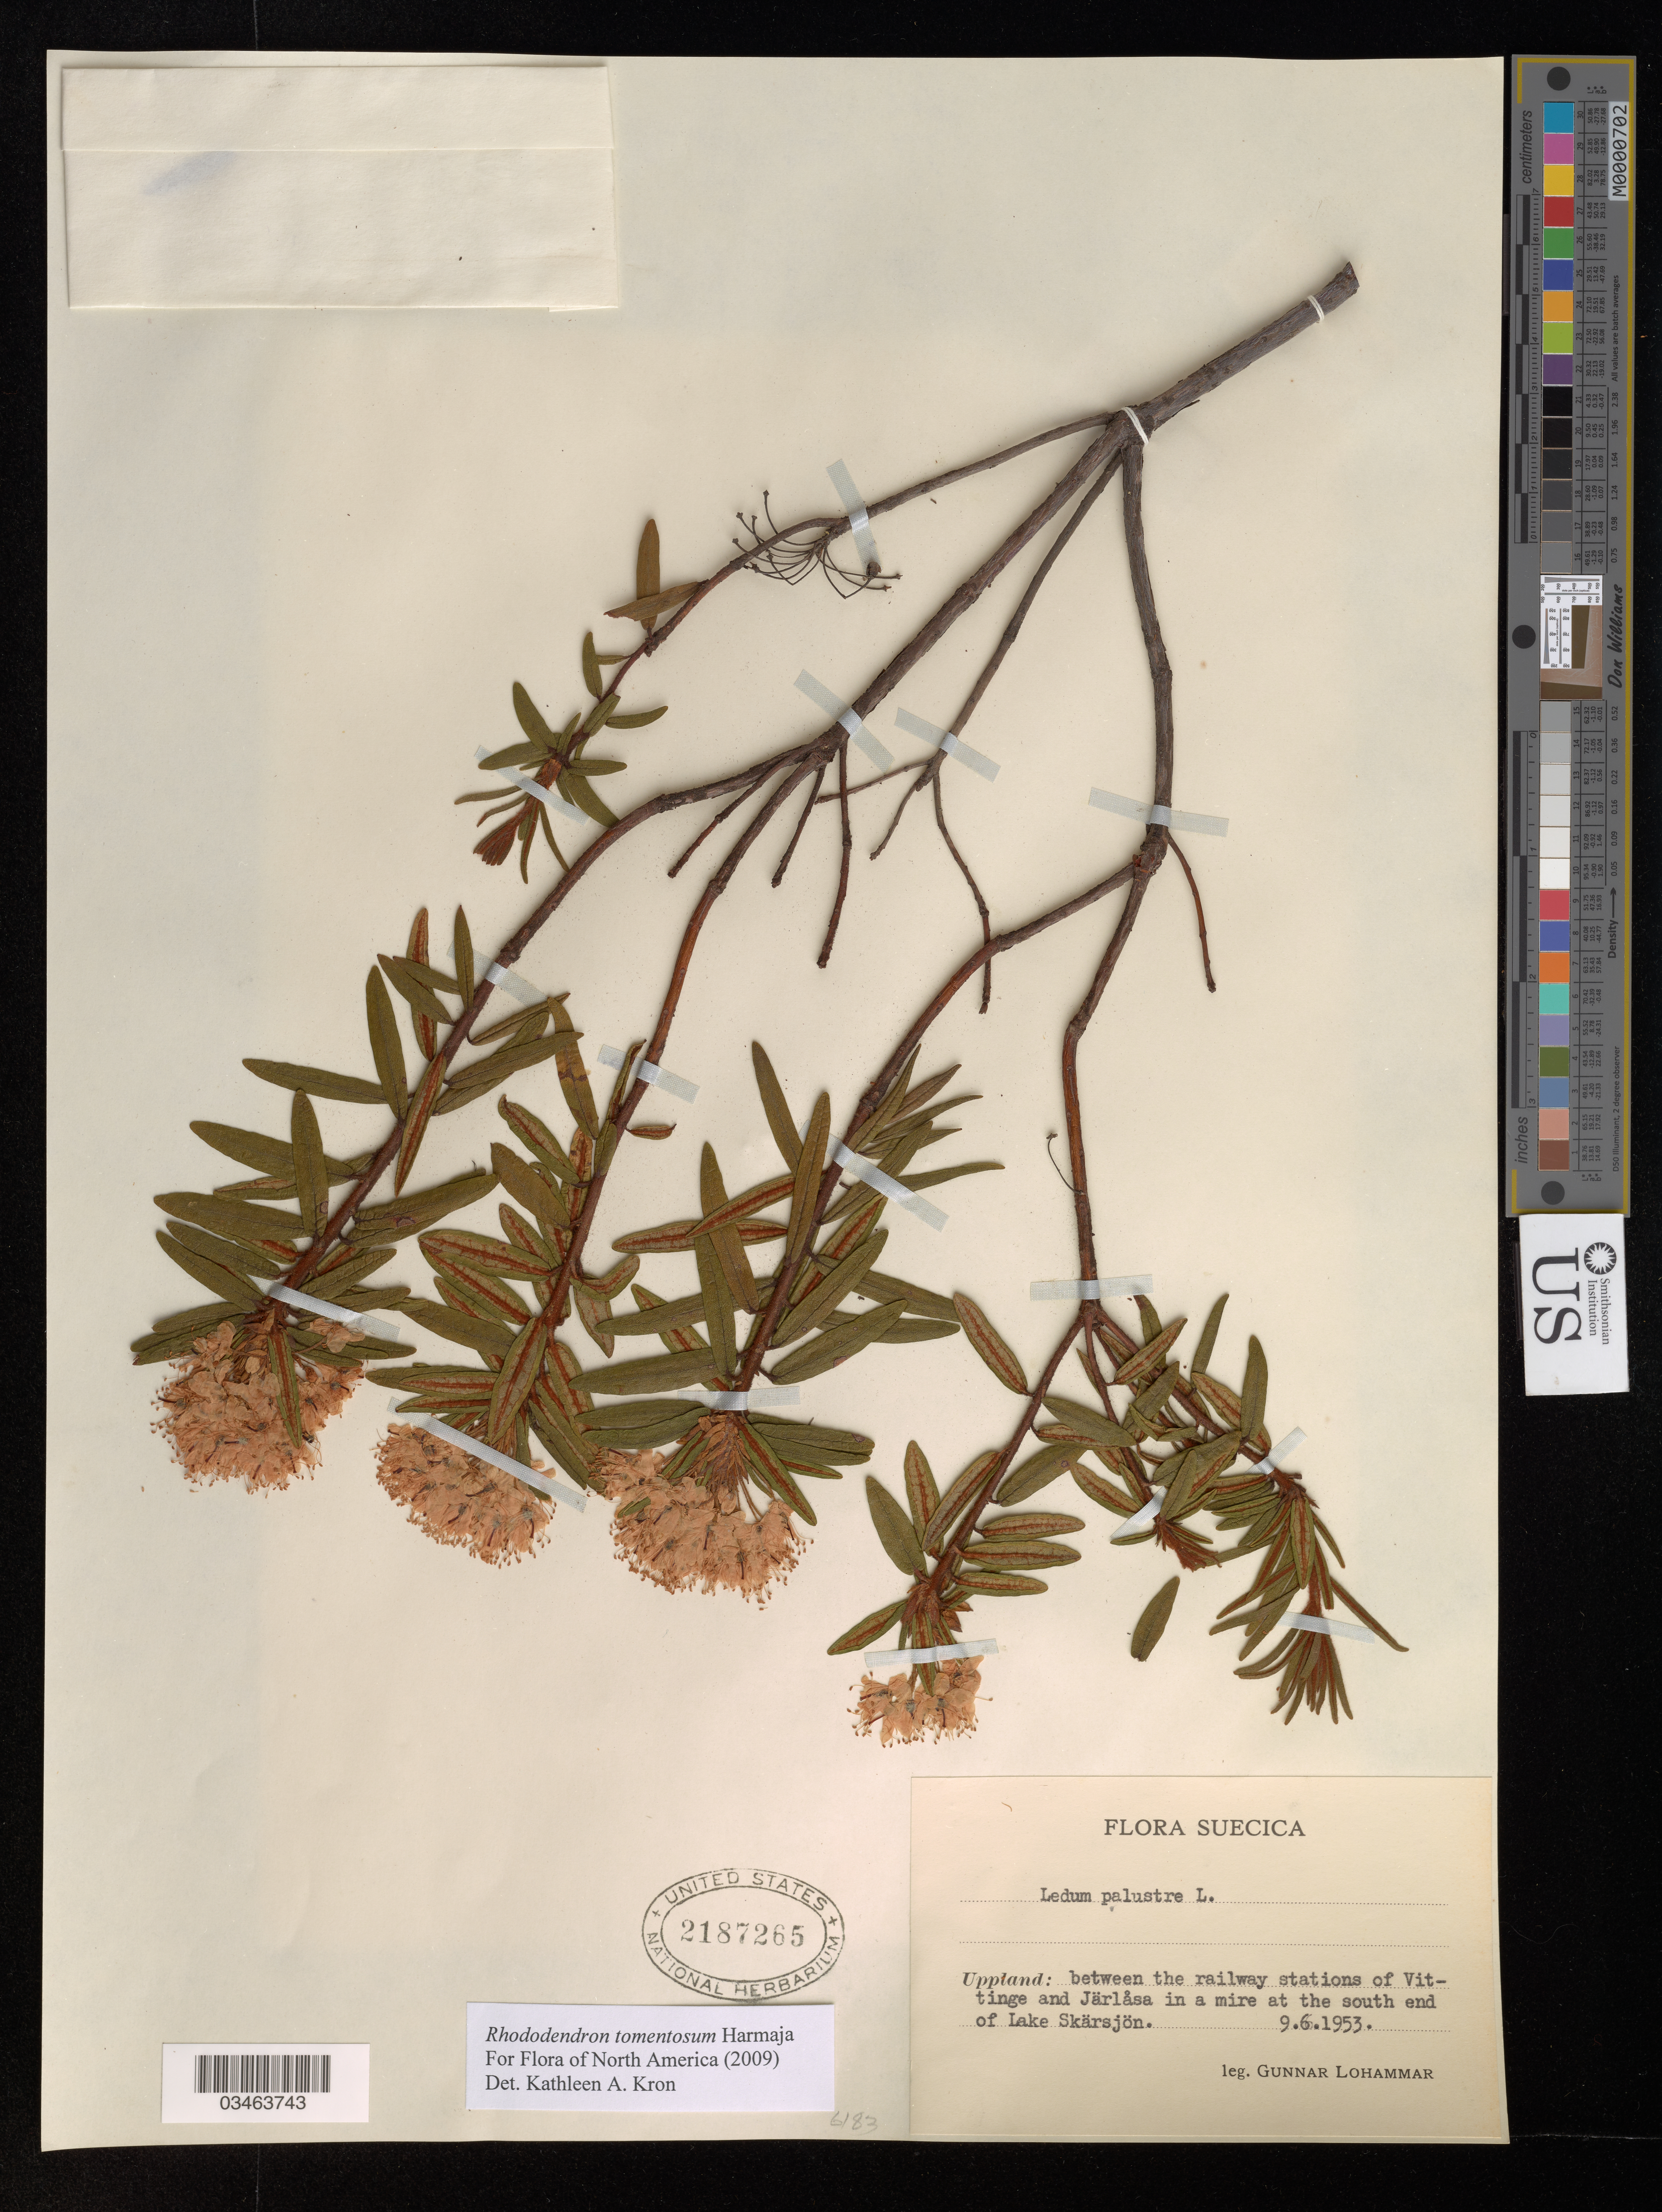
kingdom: Plantae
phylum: Tracheophyta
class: Magnoliopsida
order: Ericales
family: Ericaceae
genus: Rhododendron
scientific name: Rhododendron tomentosum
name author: Harmaja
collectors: G. Lohammar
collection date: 1953-06-09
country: Sweden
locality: Suecica. Uppland: between the railway stations of Vitinge and Järlåsa in a mire at the south end of Lake Skärsjön.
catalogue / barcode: US 2187265